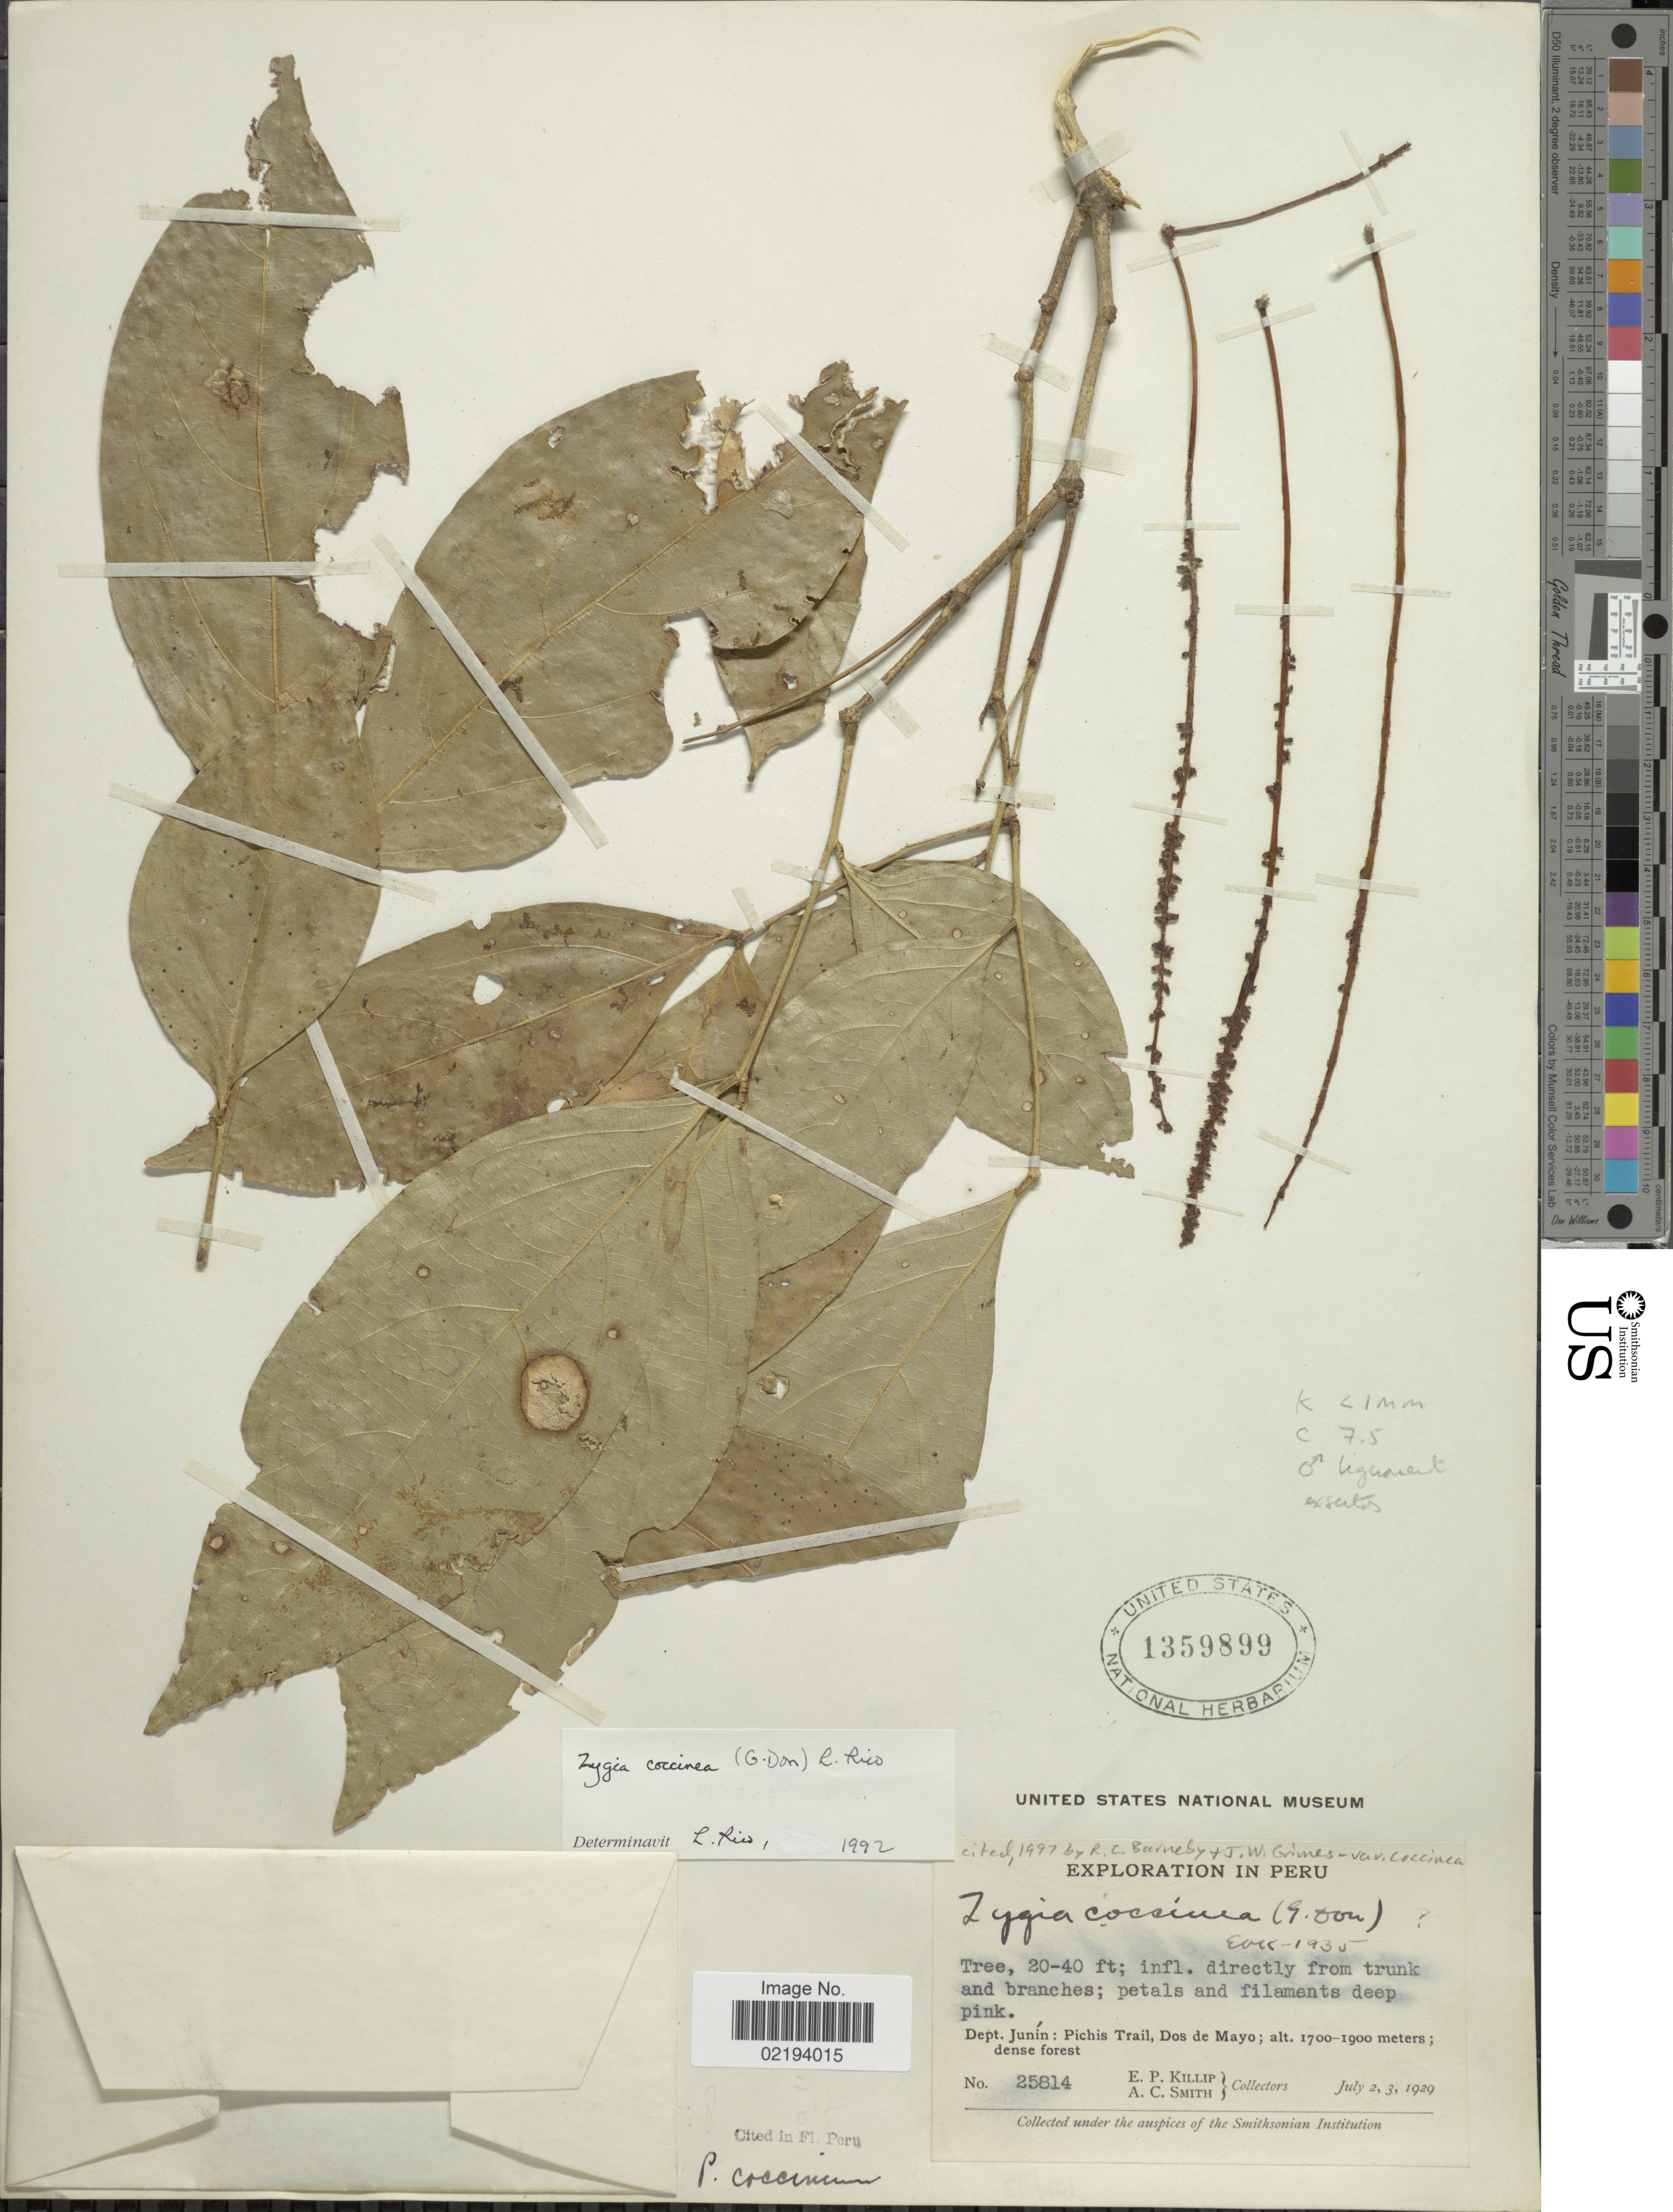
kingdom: Plantae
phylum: Tracheophyta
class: Magnoliopsida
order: Fabales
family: Fabaceae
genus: Zygia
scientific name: Zygia coccinea var. coccinea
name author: (G. Don) L. Rico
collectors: E. P. Killip & A. C. Smith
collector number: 25814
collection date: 1929-07-02/1929-07-03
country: Peru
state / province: Junín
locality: Dept. Junín: Pichis Trail, Dos de Mayo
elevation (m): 1700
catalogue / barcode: US 1359899